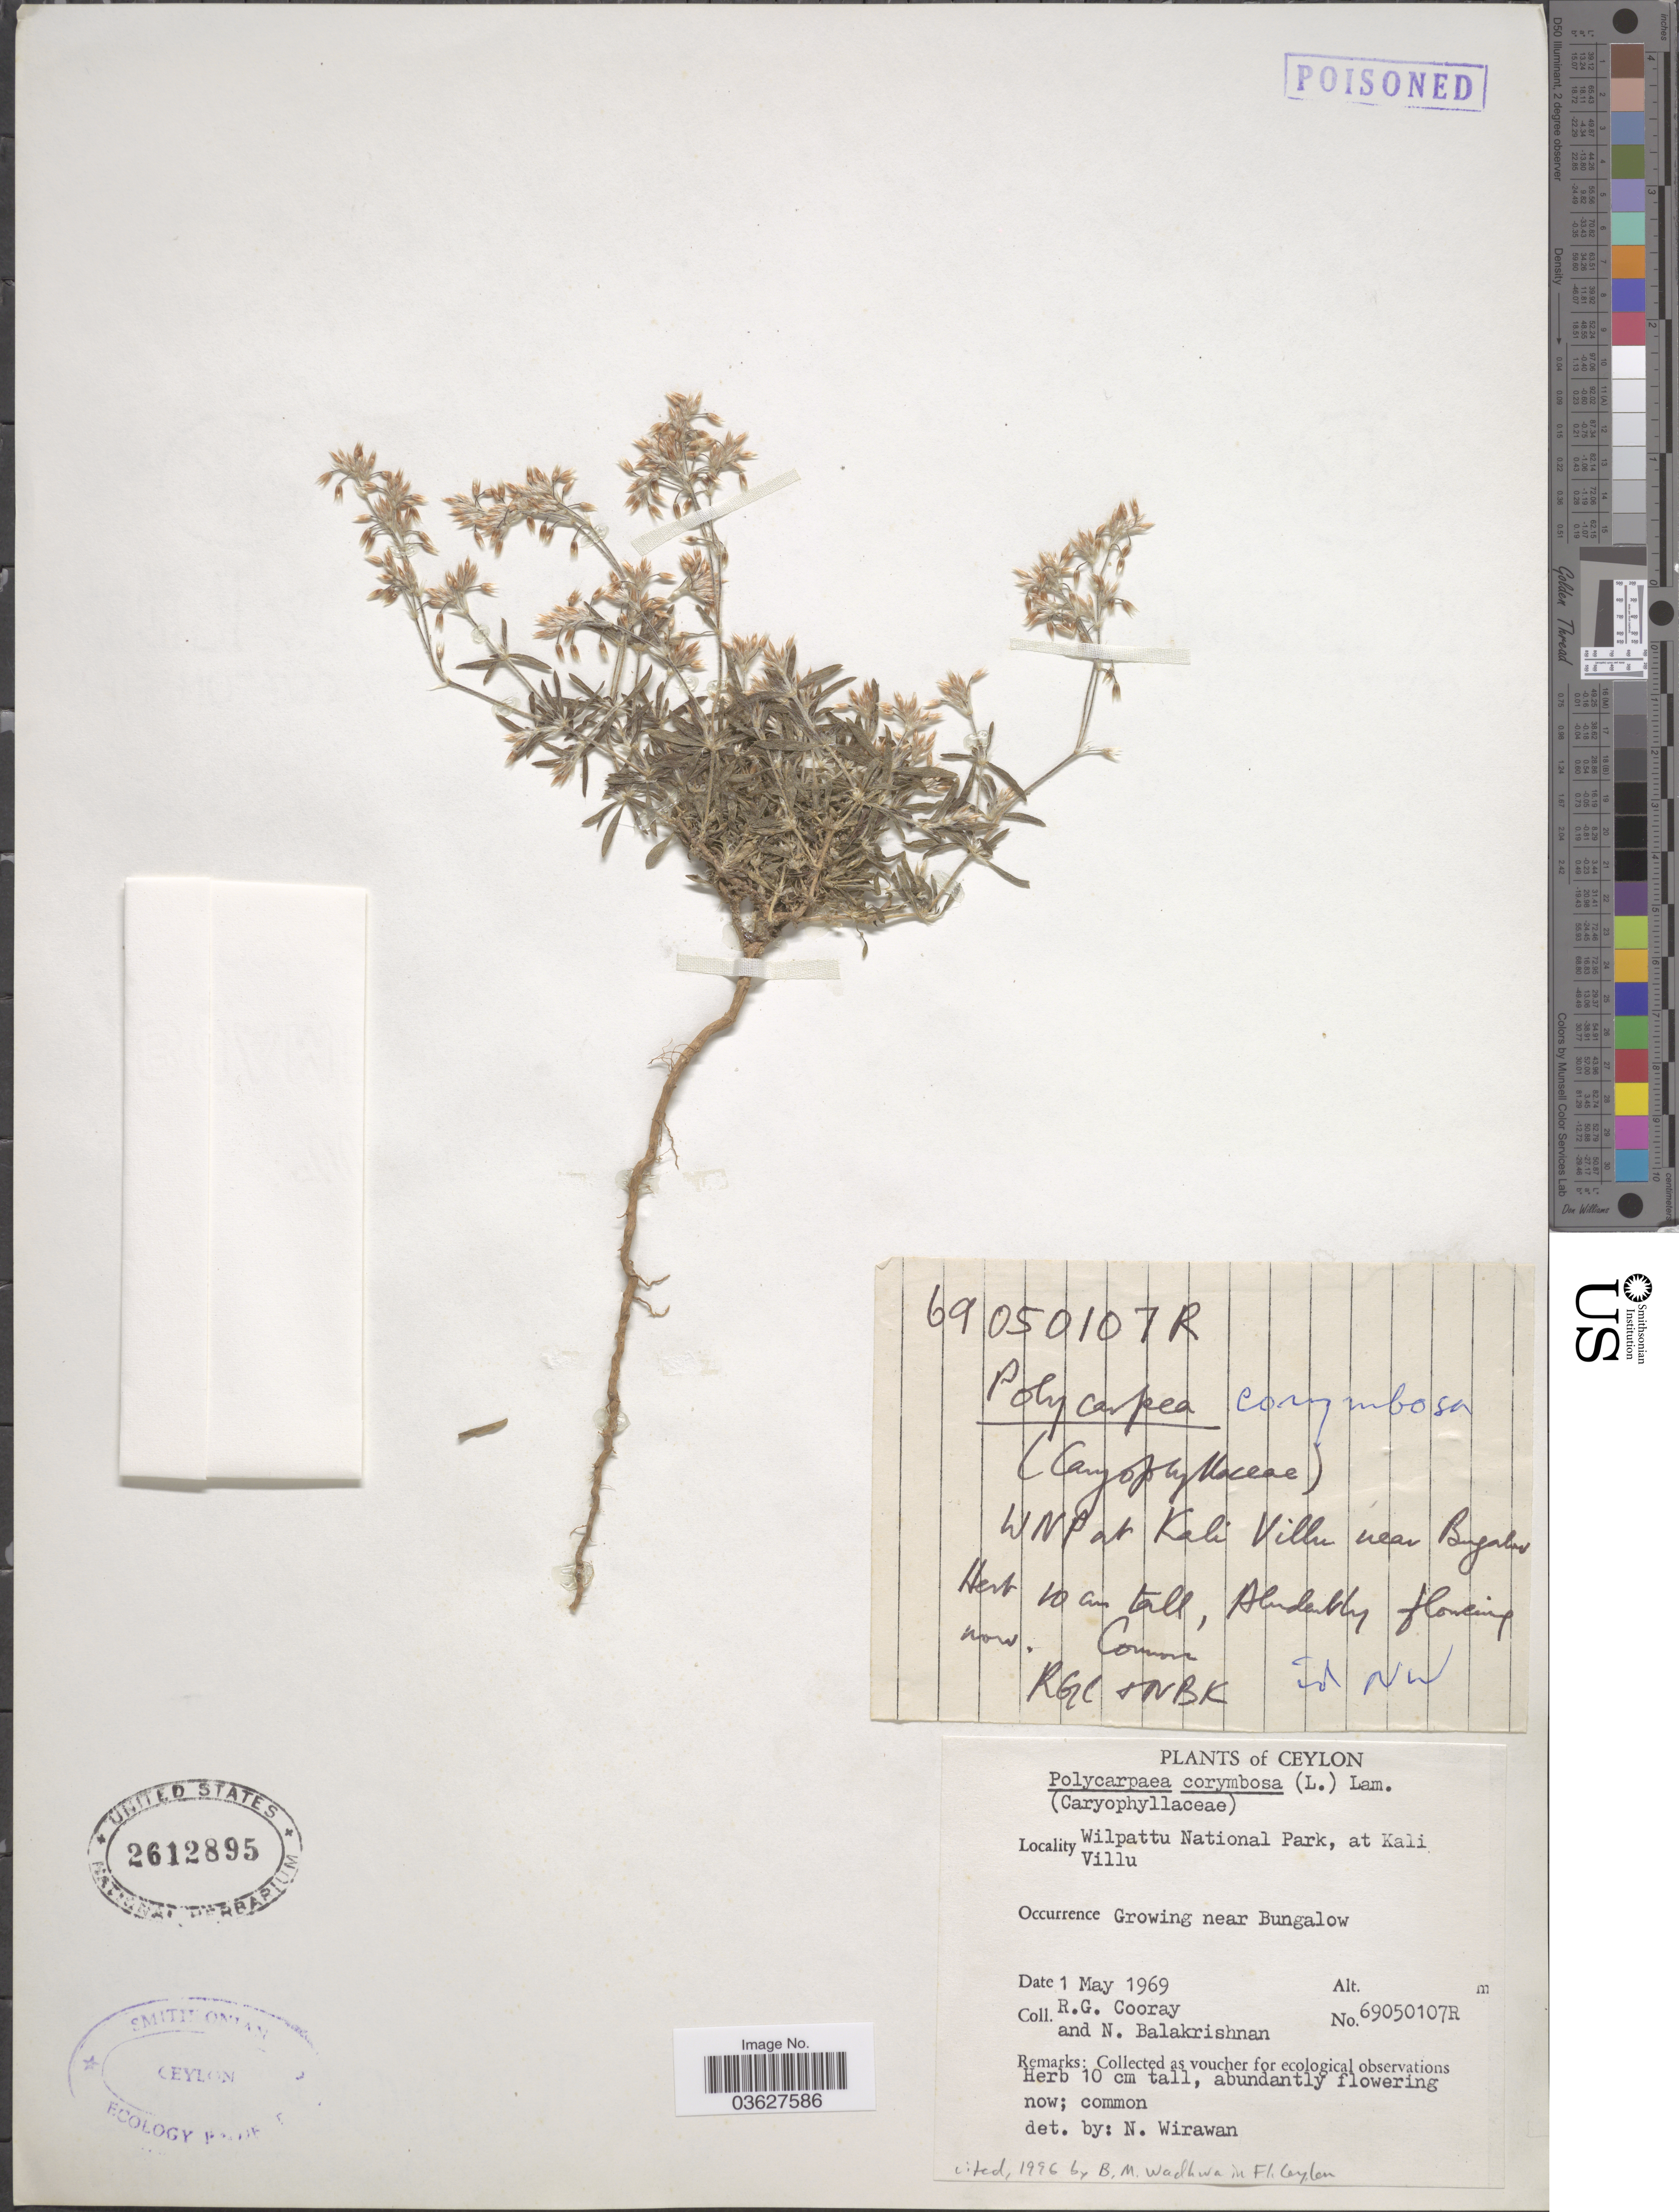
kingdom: Plantae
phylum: Tracheophyta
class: Magnoliopsida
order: Caryophyllales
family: Caryophyllaceae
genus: Polycarpaea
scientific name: Polycarpaea corymbosa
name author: (L.) Lam.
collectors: R. Cooray & N. Balakrishnan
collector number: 69050107R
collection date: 1969-05-01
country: Sri Lanka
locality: Ceylon. Wilpattu National Park, at Kali Villu.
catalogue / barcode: US 2612895